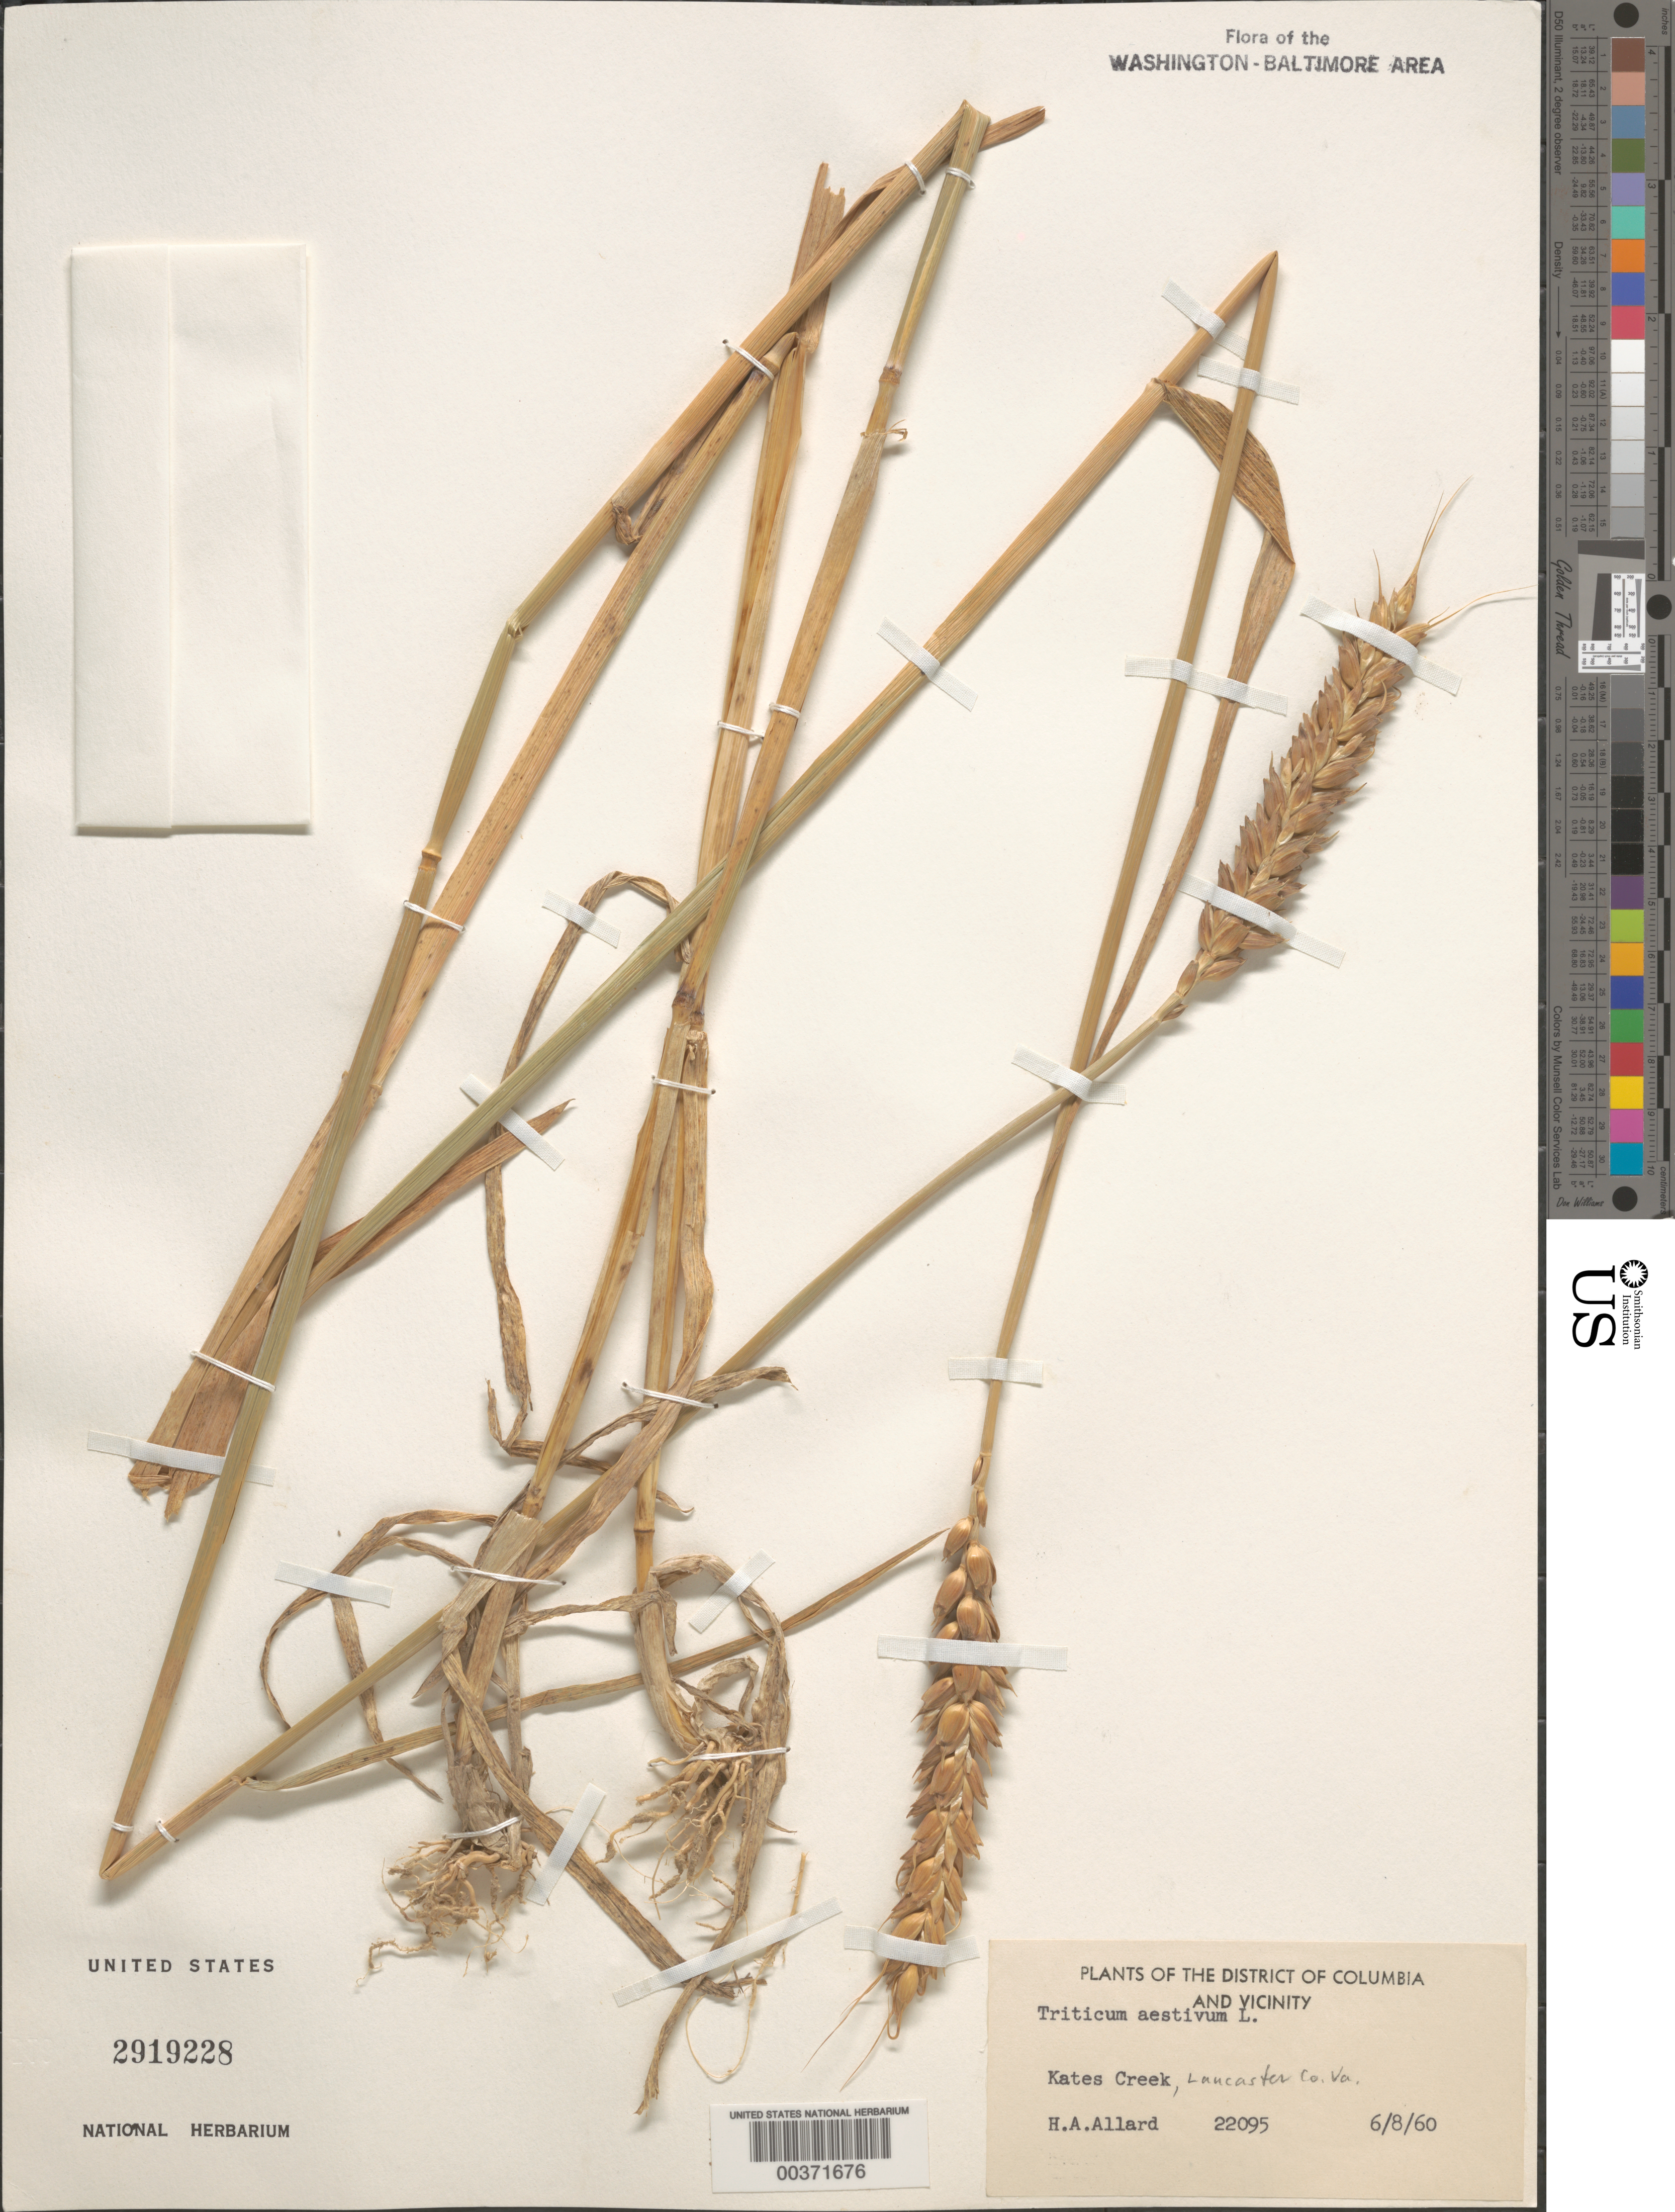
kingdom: Plantae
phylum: Tracheophyta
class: Liliopsida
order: Poales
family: Poaceae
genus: Triticum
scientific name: Triticum aestivum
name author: L.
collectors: H. A. Allard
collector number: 22095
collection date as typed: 08 Jun 1960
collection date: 1960-06-08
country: United States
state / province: Virginia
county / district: Lancaster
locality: Kates Creek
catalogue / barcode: US 2919228